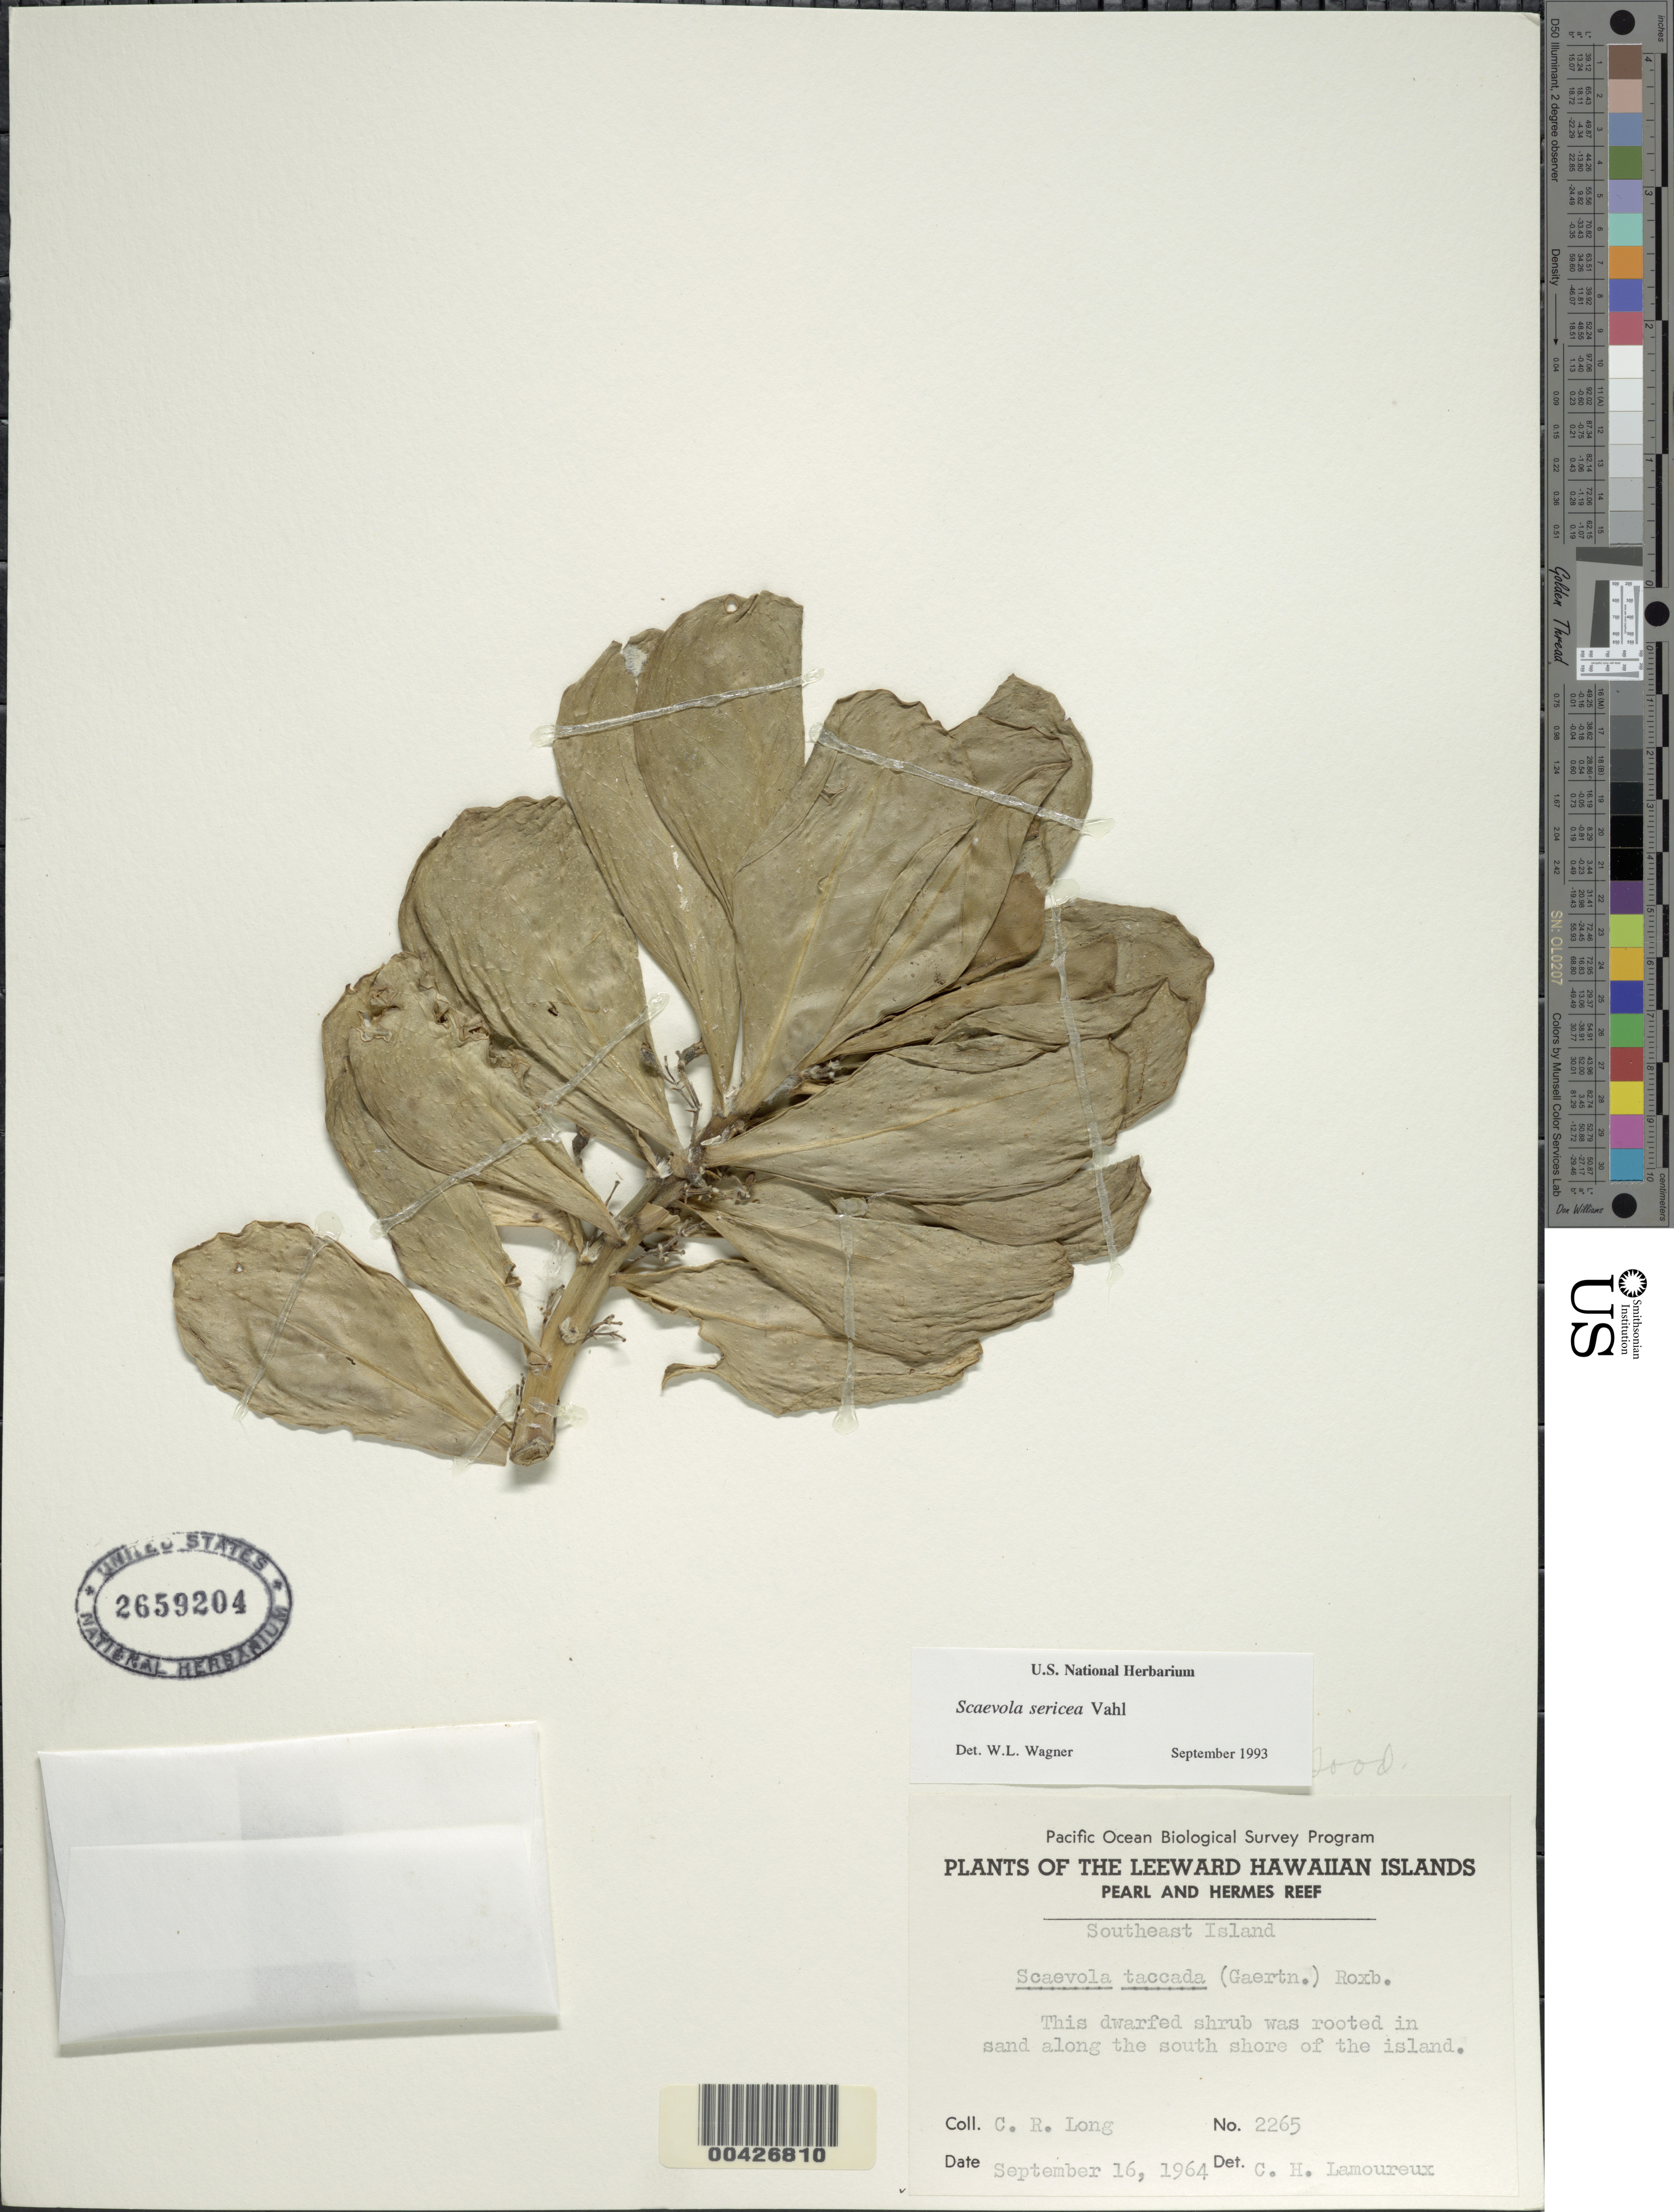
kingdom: Plantae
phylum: Tracheophyta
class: Magnoliopsida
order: Asterales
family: Goodeniaceae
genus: Scaevola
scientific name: Scaevola taccada var. taccada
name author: (Gaertn.) Roxb.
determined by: Wagner, W. L., (BOT), Smithsonian Institution - National Museum of Natural History (UNITED STATES)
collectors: C. Long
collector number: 2265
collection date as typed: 16 Sep 1964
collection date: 1964-09-16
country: United States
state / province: Hawaii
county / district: Honolulu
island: Pearl and Hermes Atoll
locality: Southeast Islet, along S shore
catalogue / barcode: US 2659204